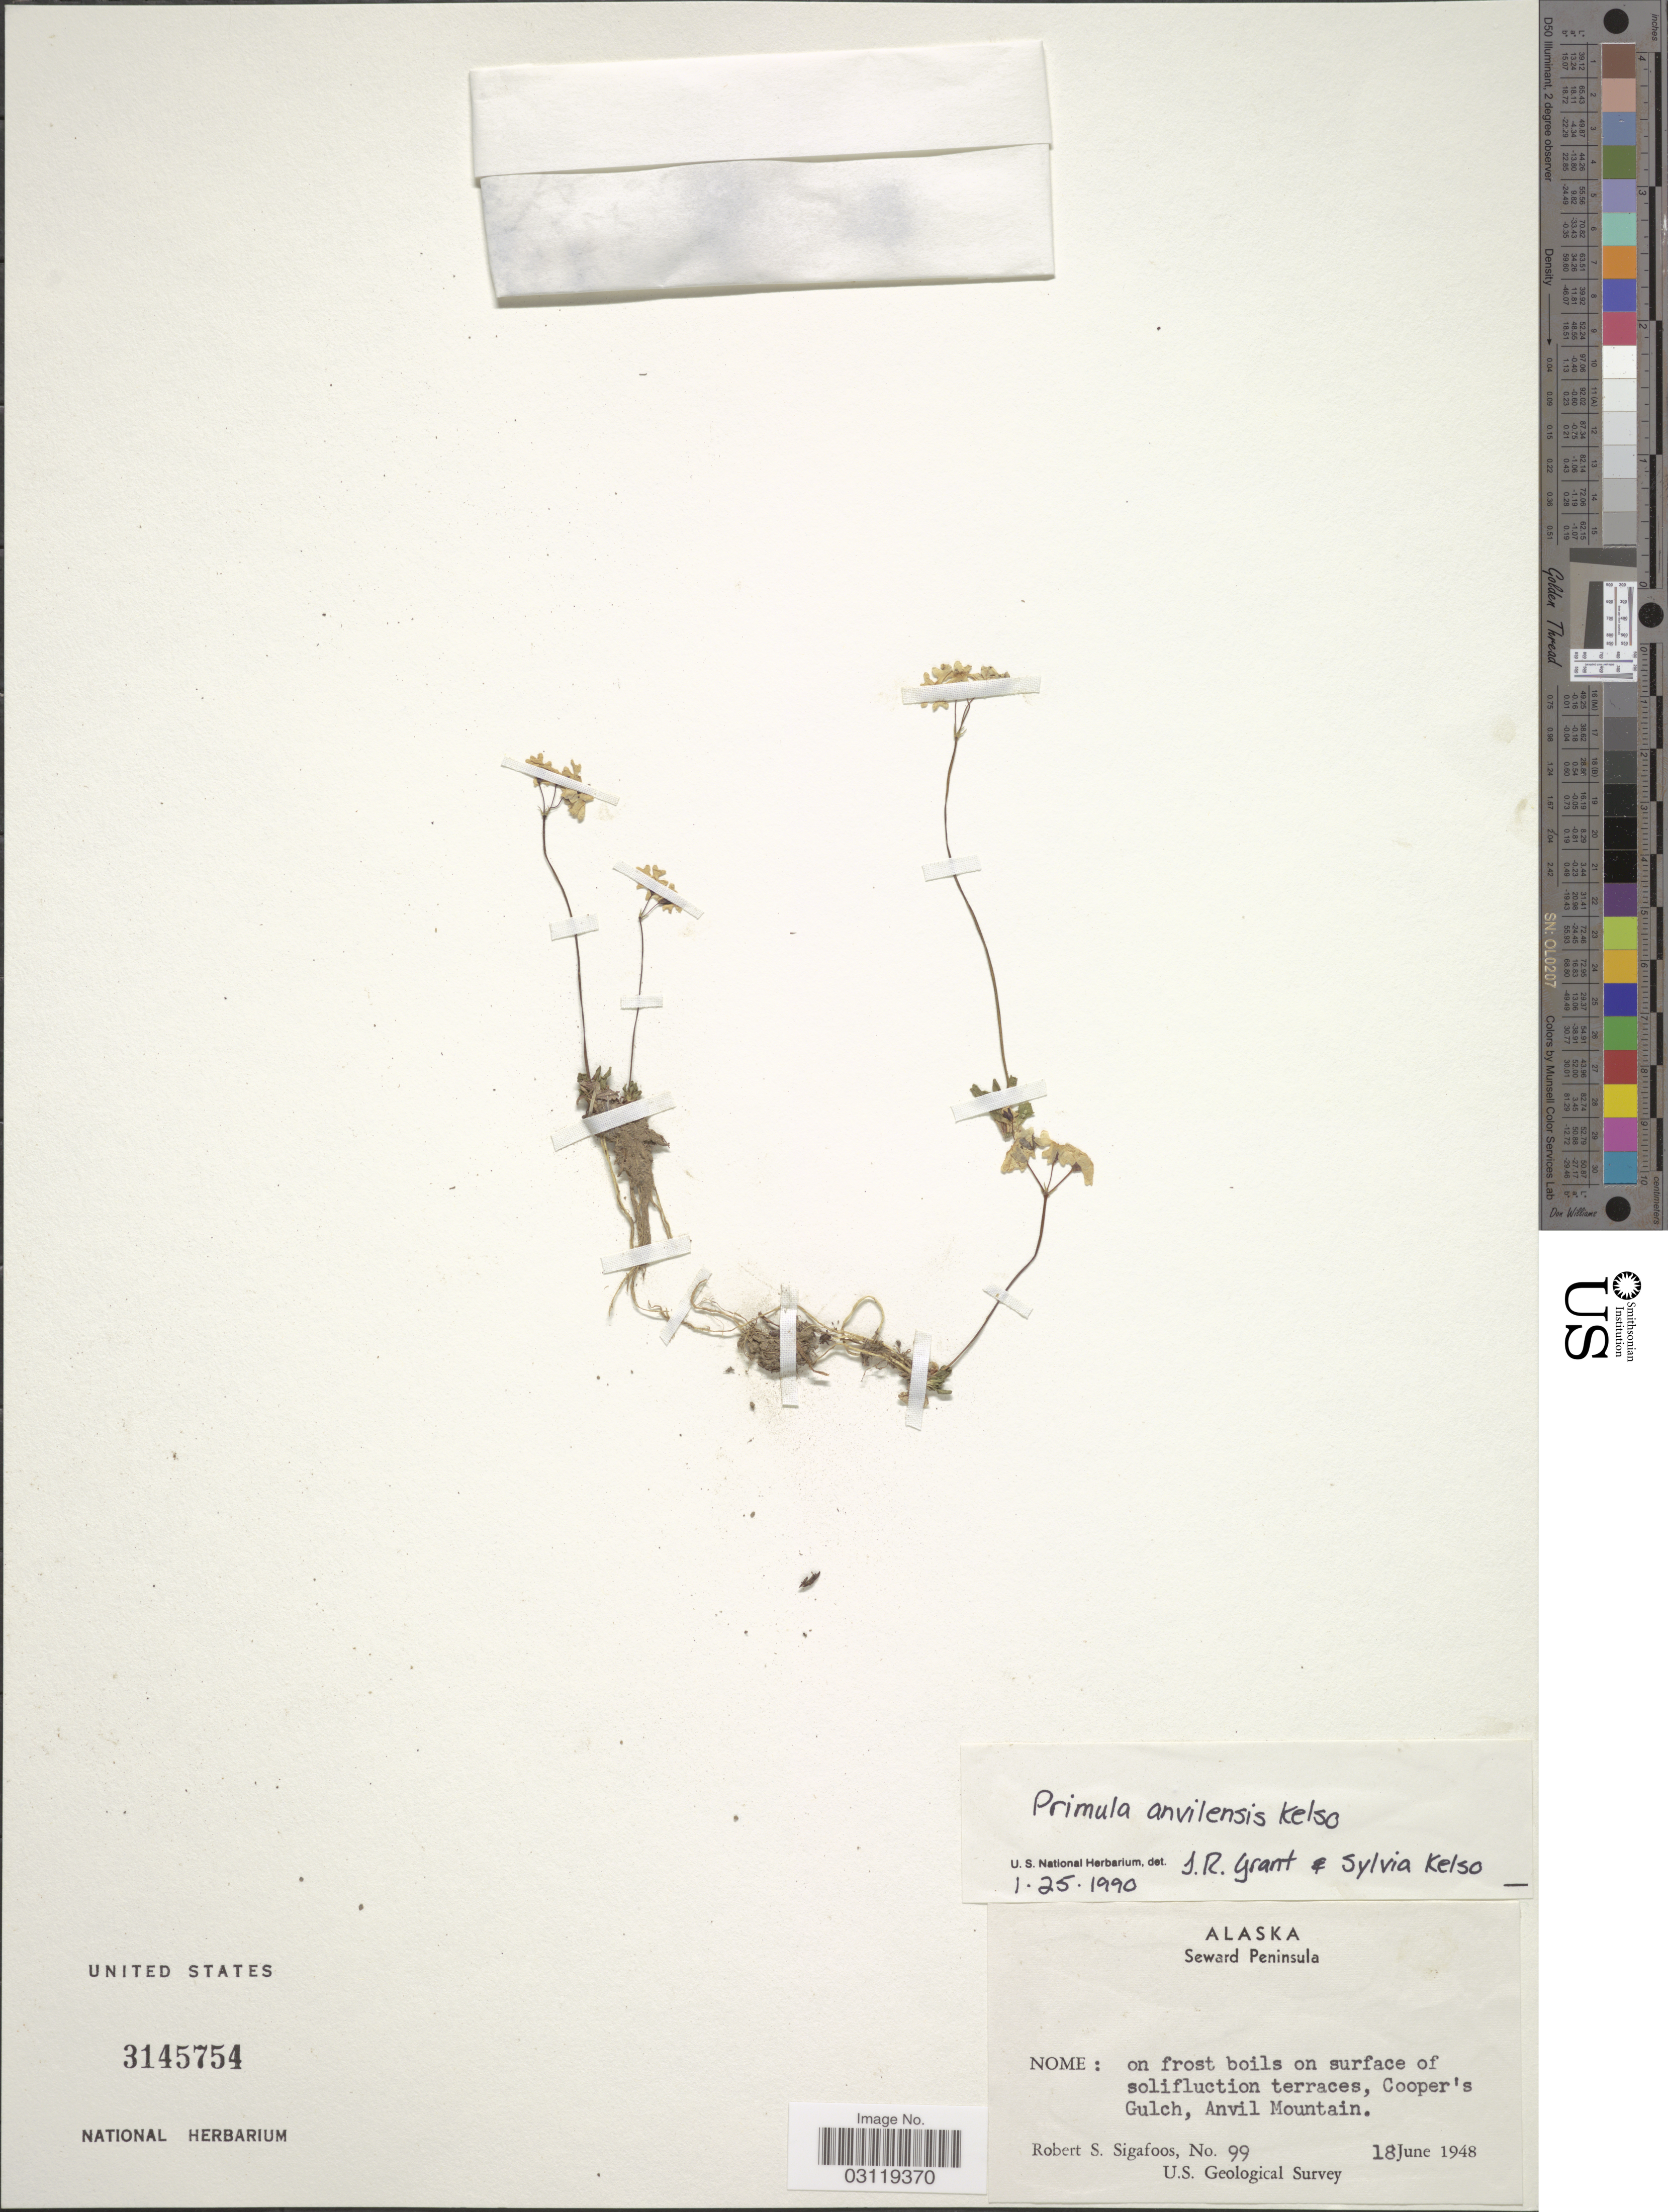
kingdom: Plantae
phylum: Tracheophyta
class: Magnoliopsida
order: Ericales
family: Primulaceae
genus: Primula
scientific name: Primula anvilensis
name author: S. Kelso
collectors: R. Sigafoos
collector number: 99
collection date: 1948-06-18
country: United States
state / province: Alaska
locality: Seward Peninsula. Nome: Cooper's Gulch, Anvil Mountain.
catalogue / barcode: US 3145754